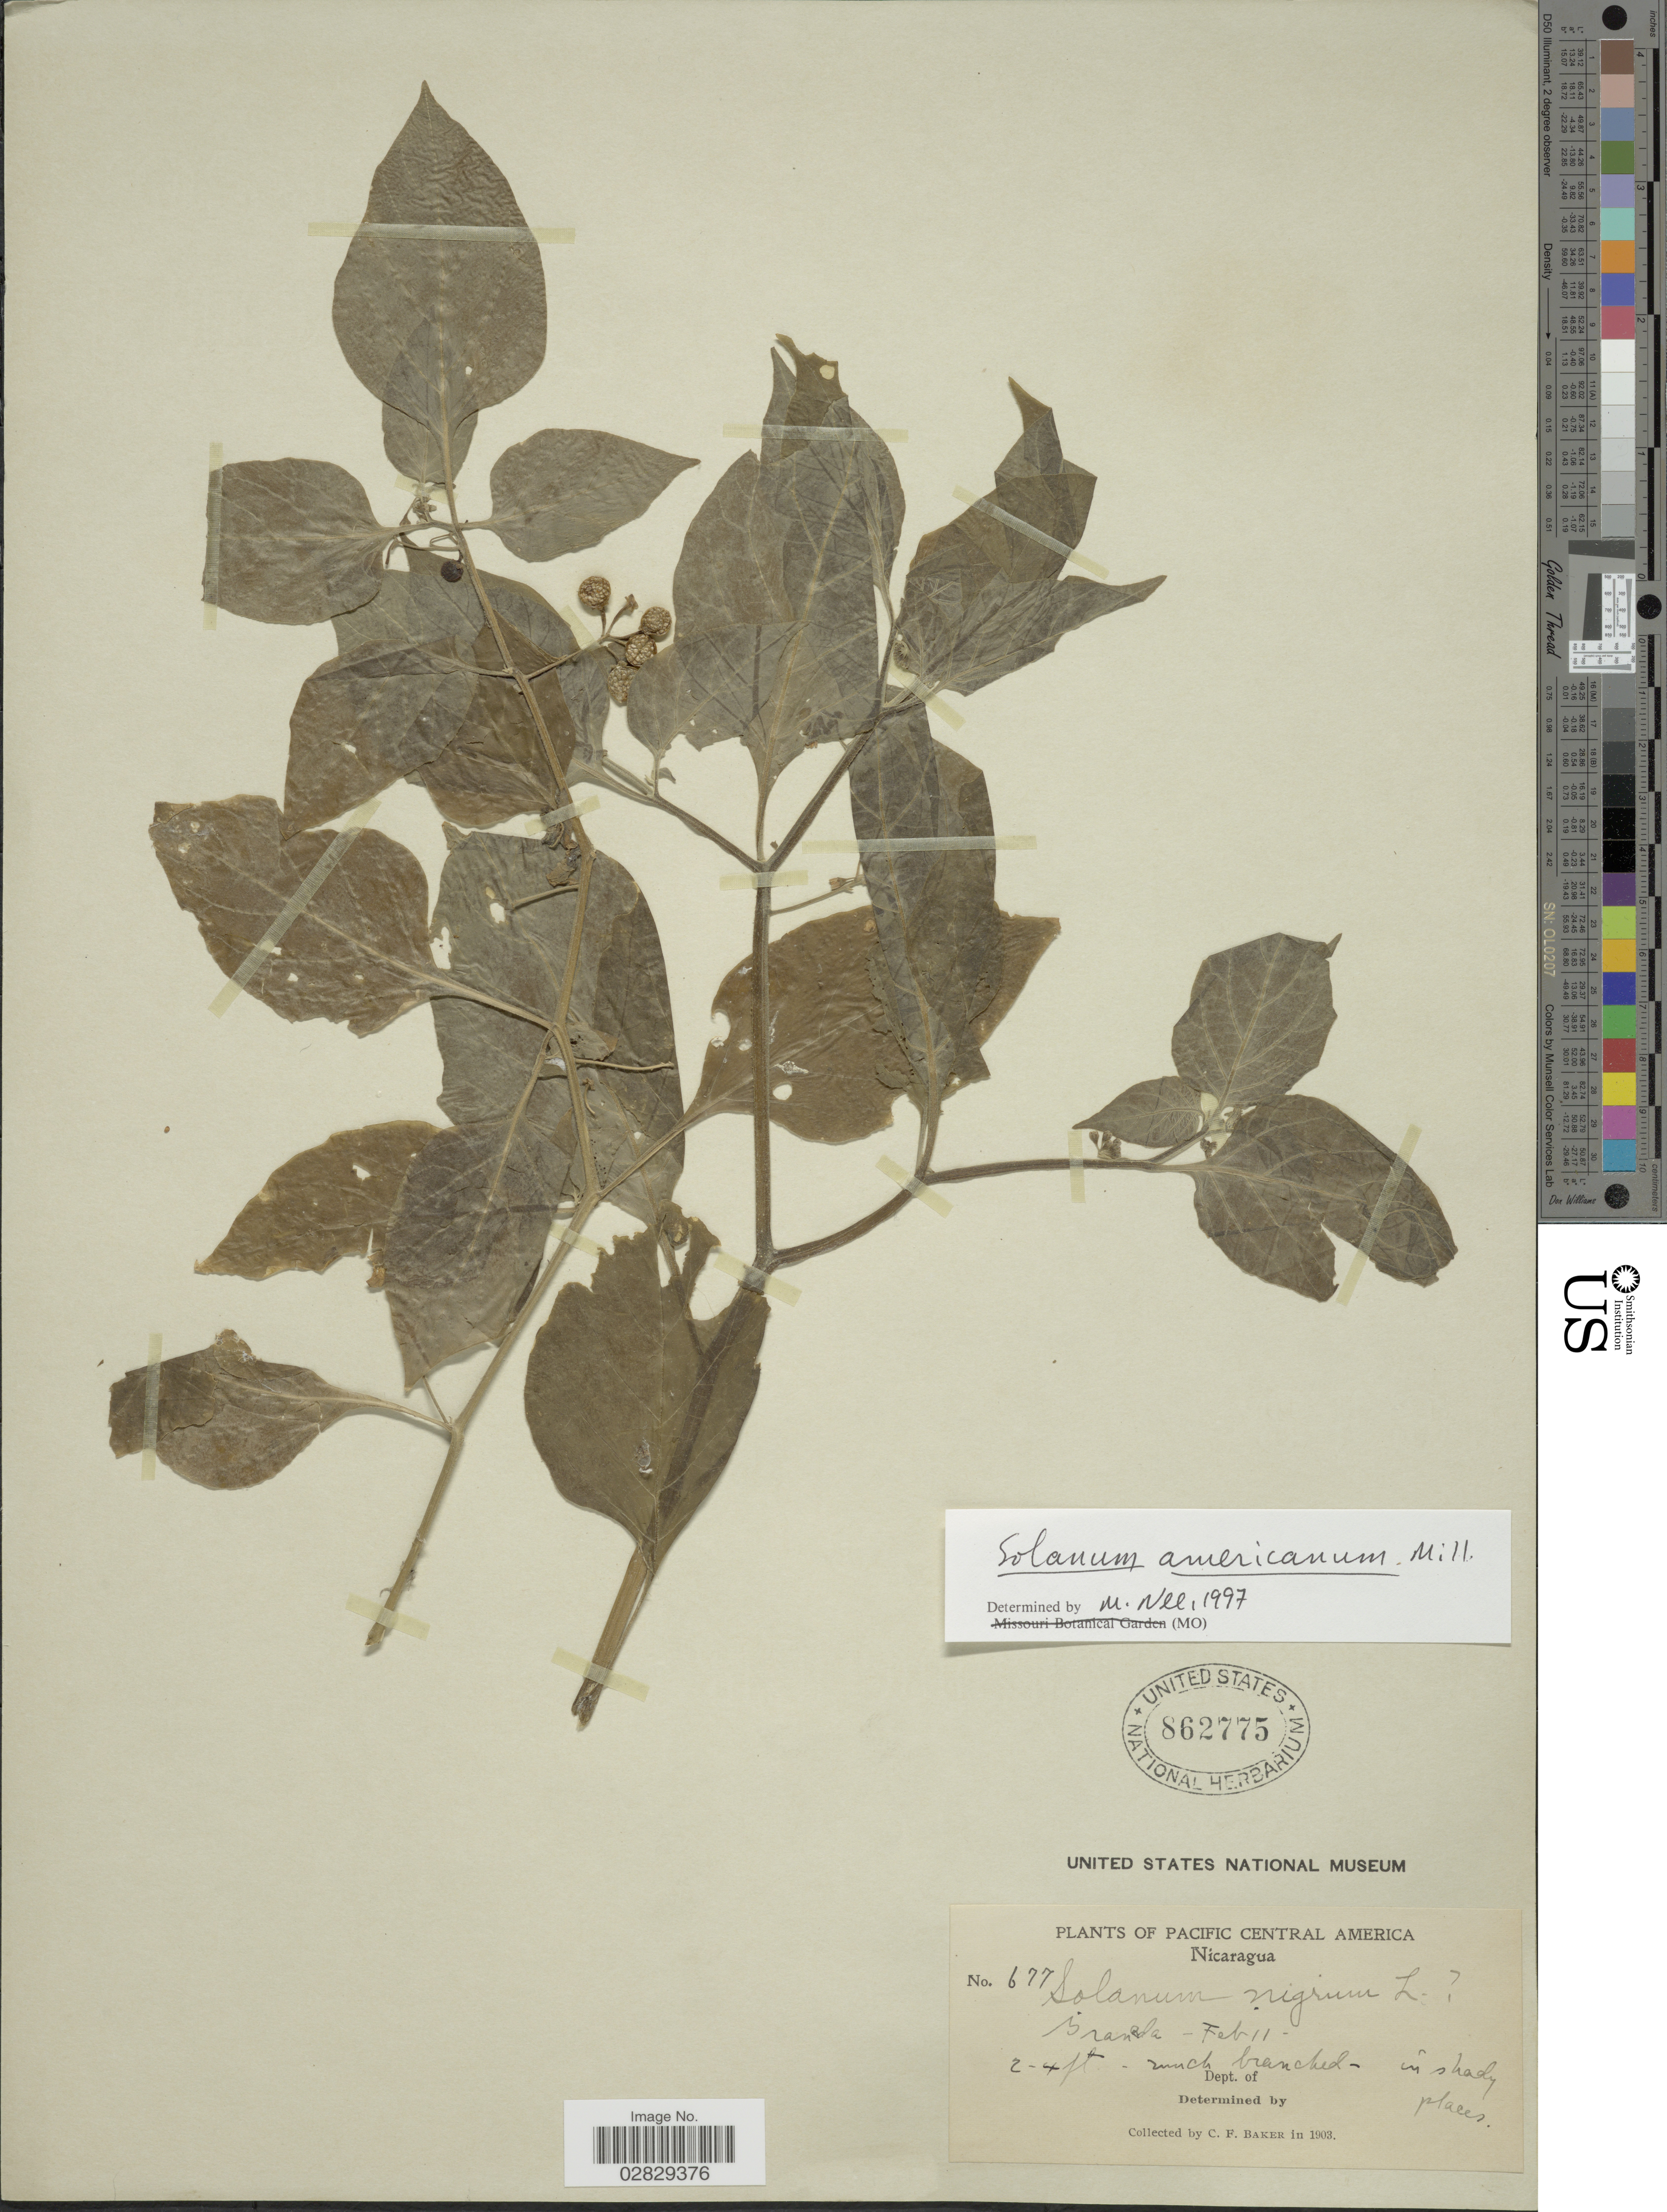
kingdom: Plantae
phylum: Tracheophyta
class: Magnoliopsida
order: Solanales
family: Solanaceae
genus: Solanum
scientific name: Solanum americanum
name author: Mill.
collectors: C. F. Baker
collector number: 677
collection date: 1903-02-11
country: Nicaragua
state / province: Granada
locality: Pacific Central America.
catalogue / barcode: US 862775